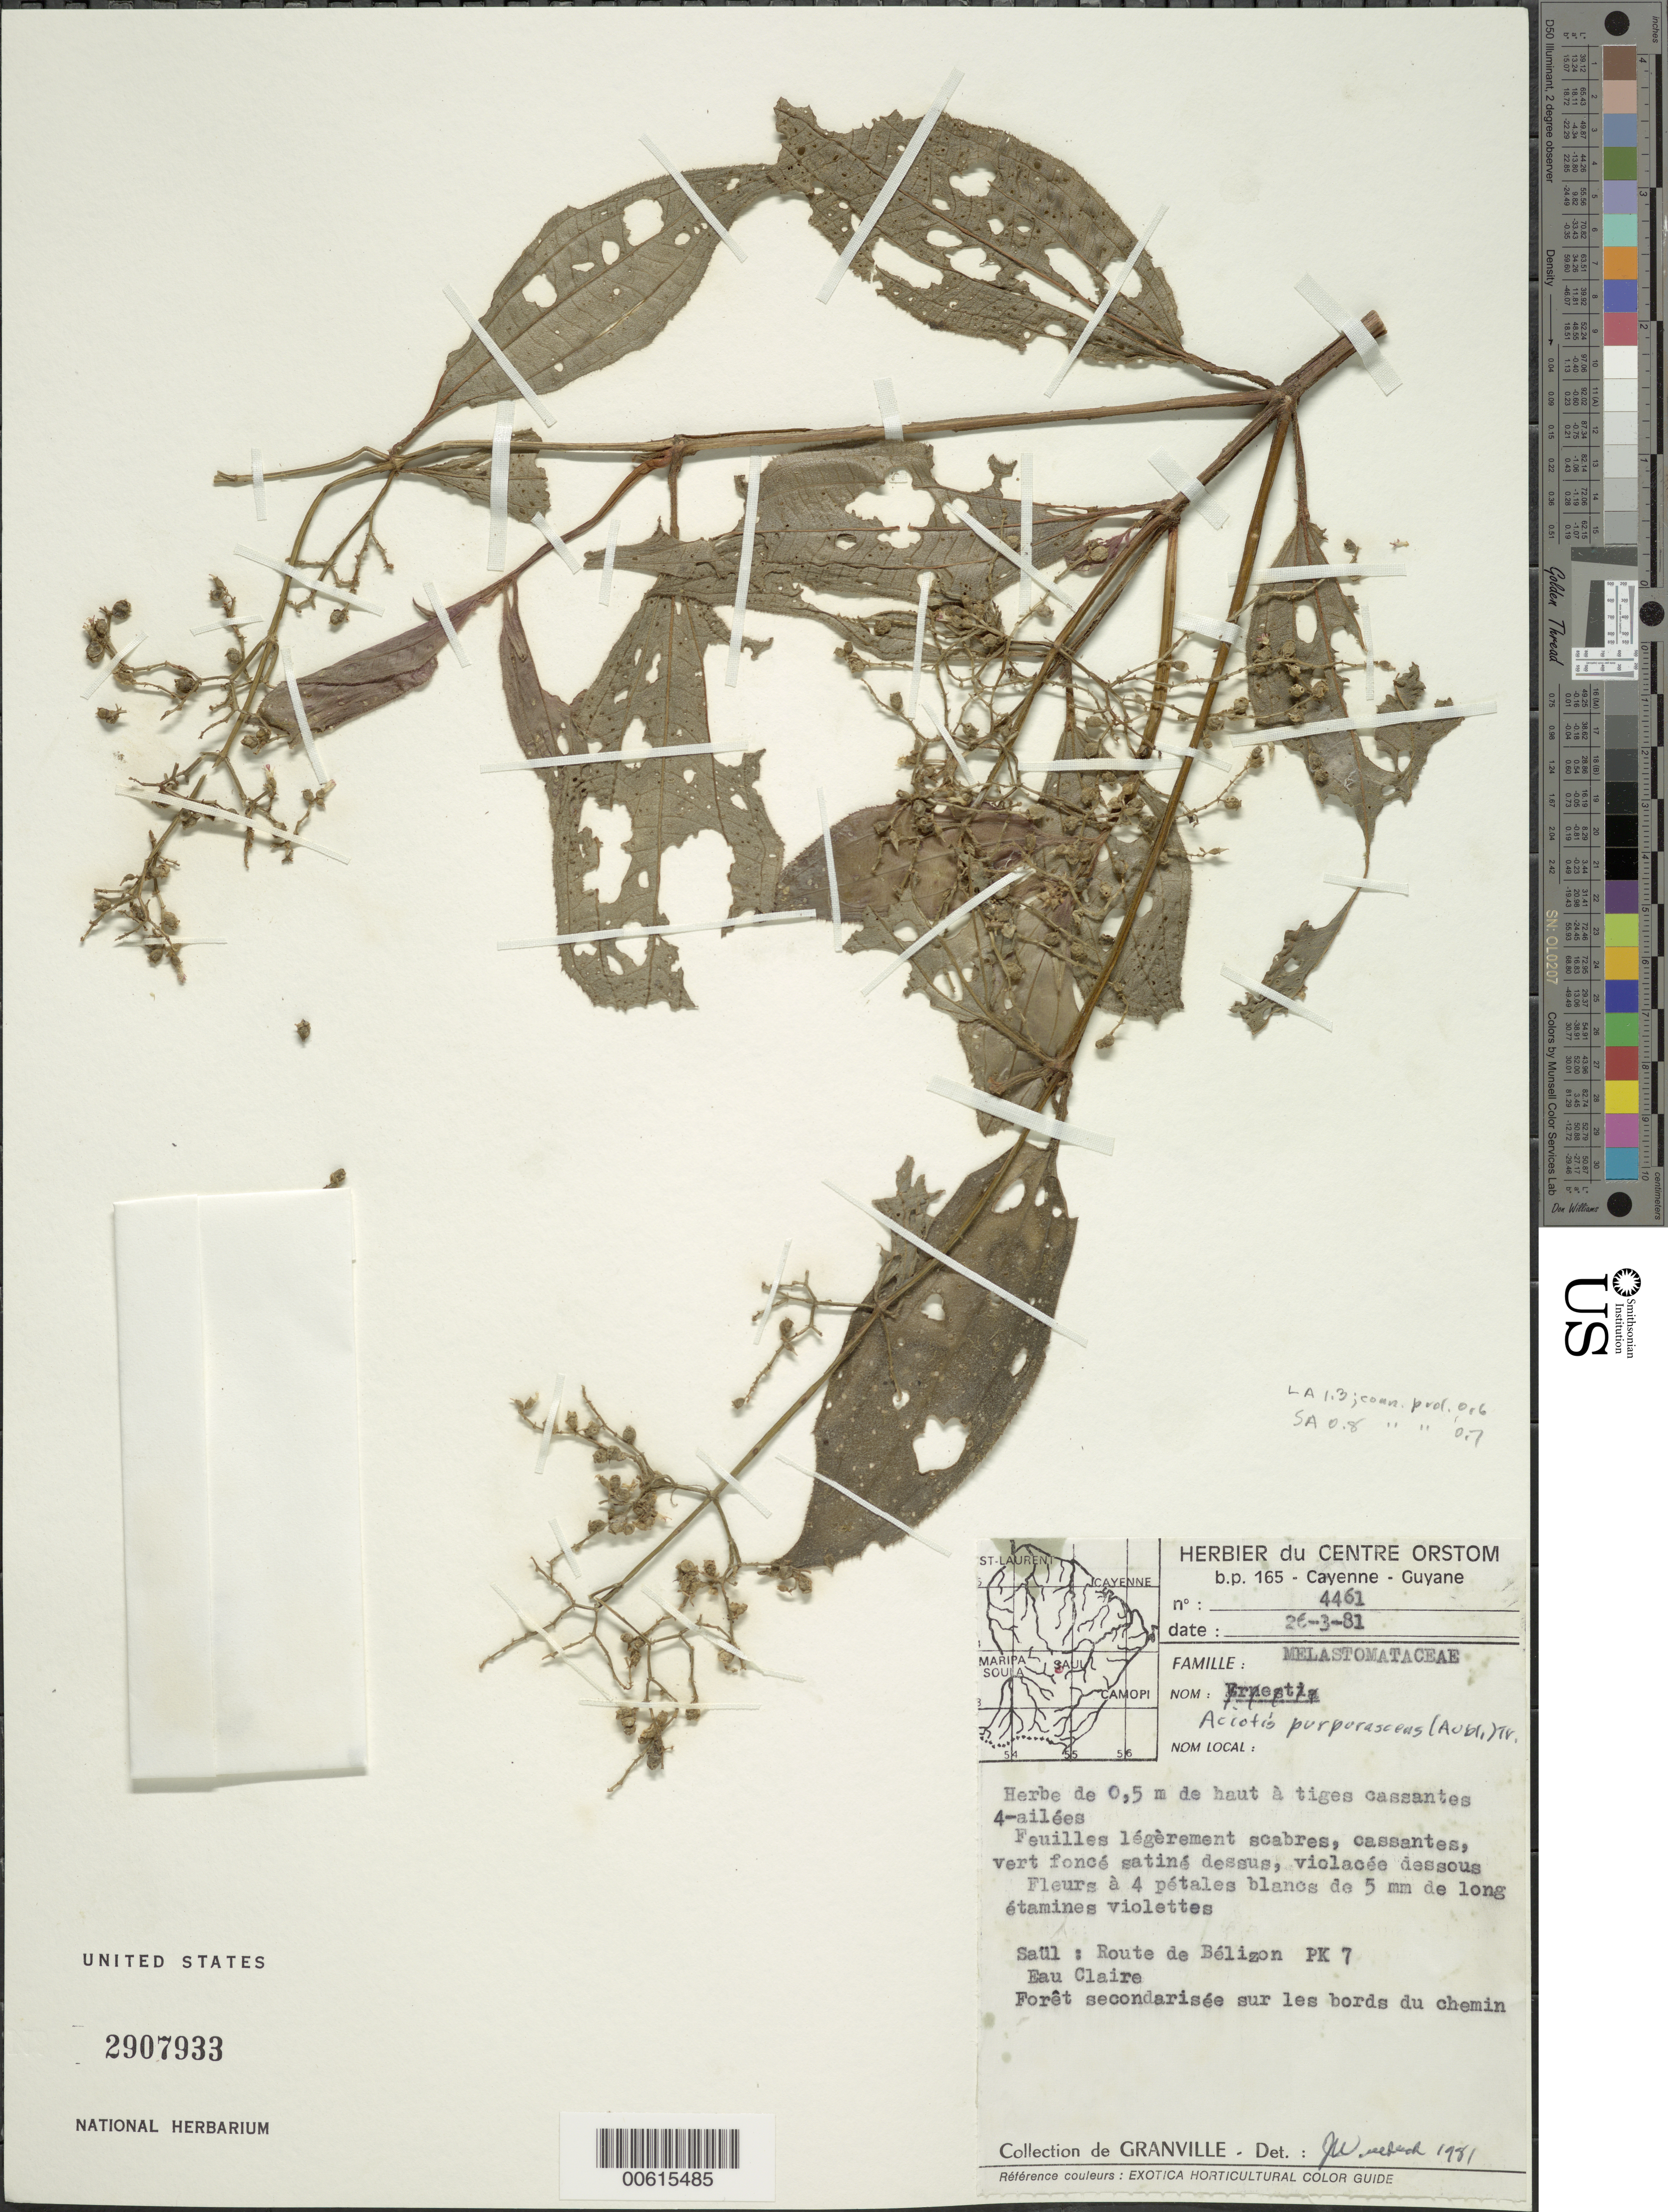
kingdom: Plantae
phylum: Tracheophyta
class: Magnoliopsida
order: Myrtales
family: Melastomataceae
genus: Aciotis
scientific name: Aciotis purpurascens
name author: (Aubl.) Triana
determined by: Freire-Fierro, A.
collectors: J.-J. de Granville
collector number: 4461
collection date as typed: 26-Mar-81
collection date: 1981-03-26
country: French Guiana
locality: Saül, Route de Bélizon, PK 7, Eaux Claire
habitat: Foret secondarisee sur les bords du chemin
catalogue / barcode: US 2907933